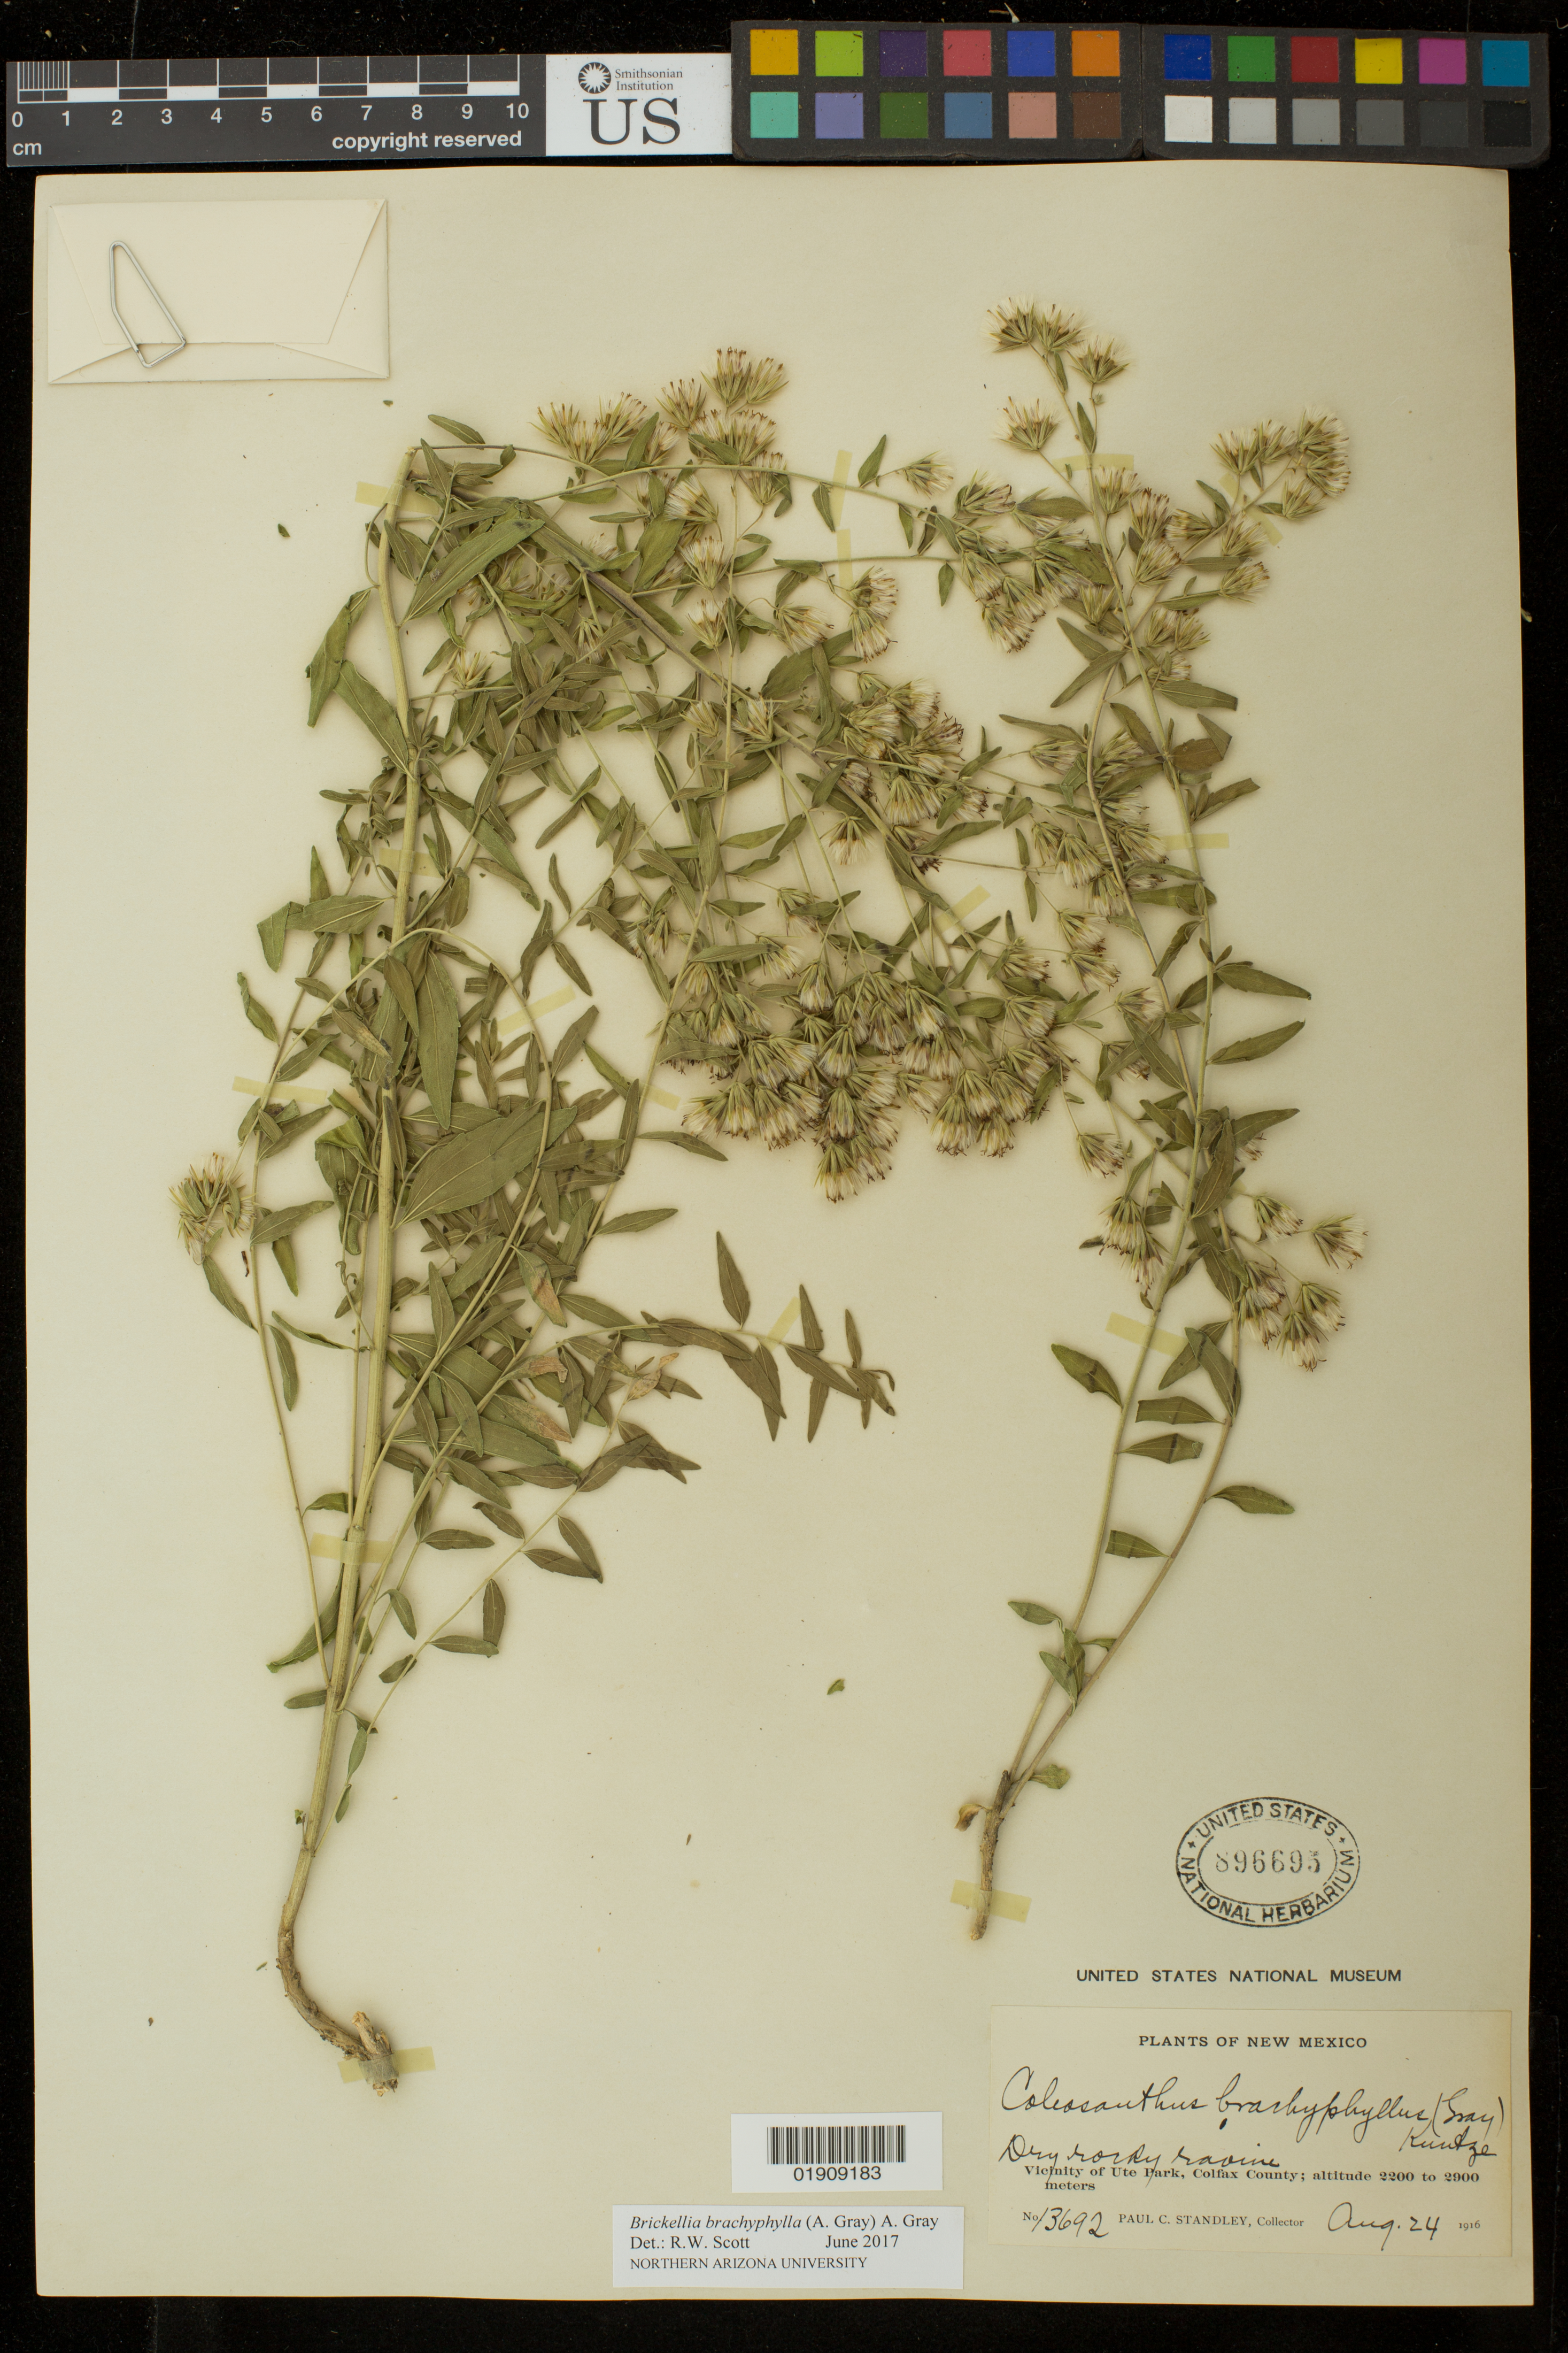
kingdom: Plantae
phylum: Tracheophyta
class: Magnoliopsida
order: Asterales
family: Asteraceae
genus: Brickellia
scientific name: Brickellia brachyphylla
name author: (A. Gray) A. Gray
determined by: Scott, R. W.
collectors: P. C. Standley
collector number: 13692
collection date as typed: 24 Aug 1916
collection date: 1916-08-24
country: United States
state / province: New Mexico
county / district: Colfax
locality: Ute Park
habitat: Dry rocky ravine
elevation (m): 671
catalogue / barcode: US 896695